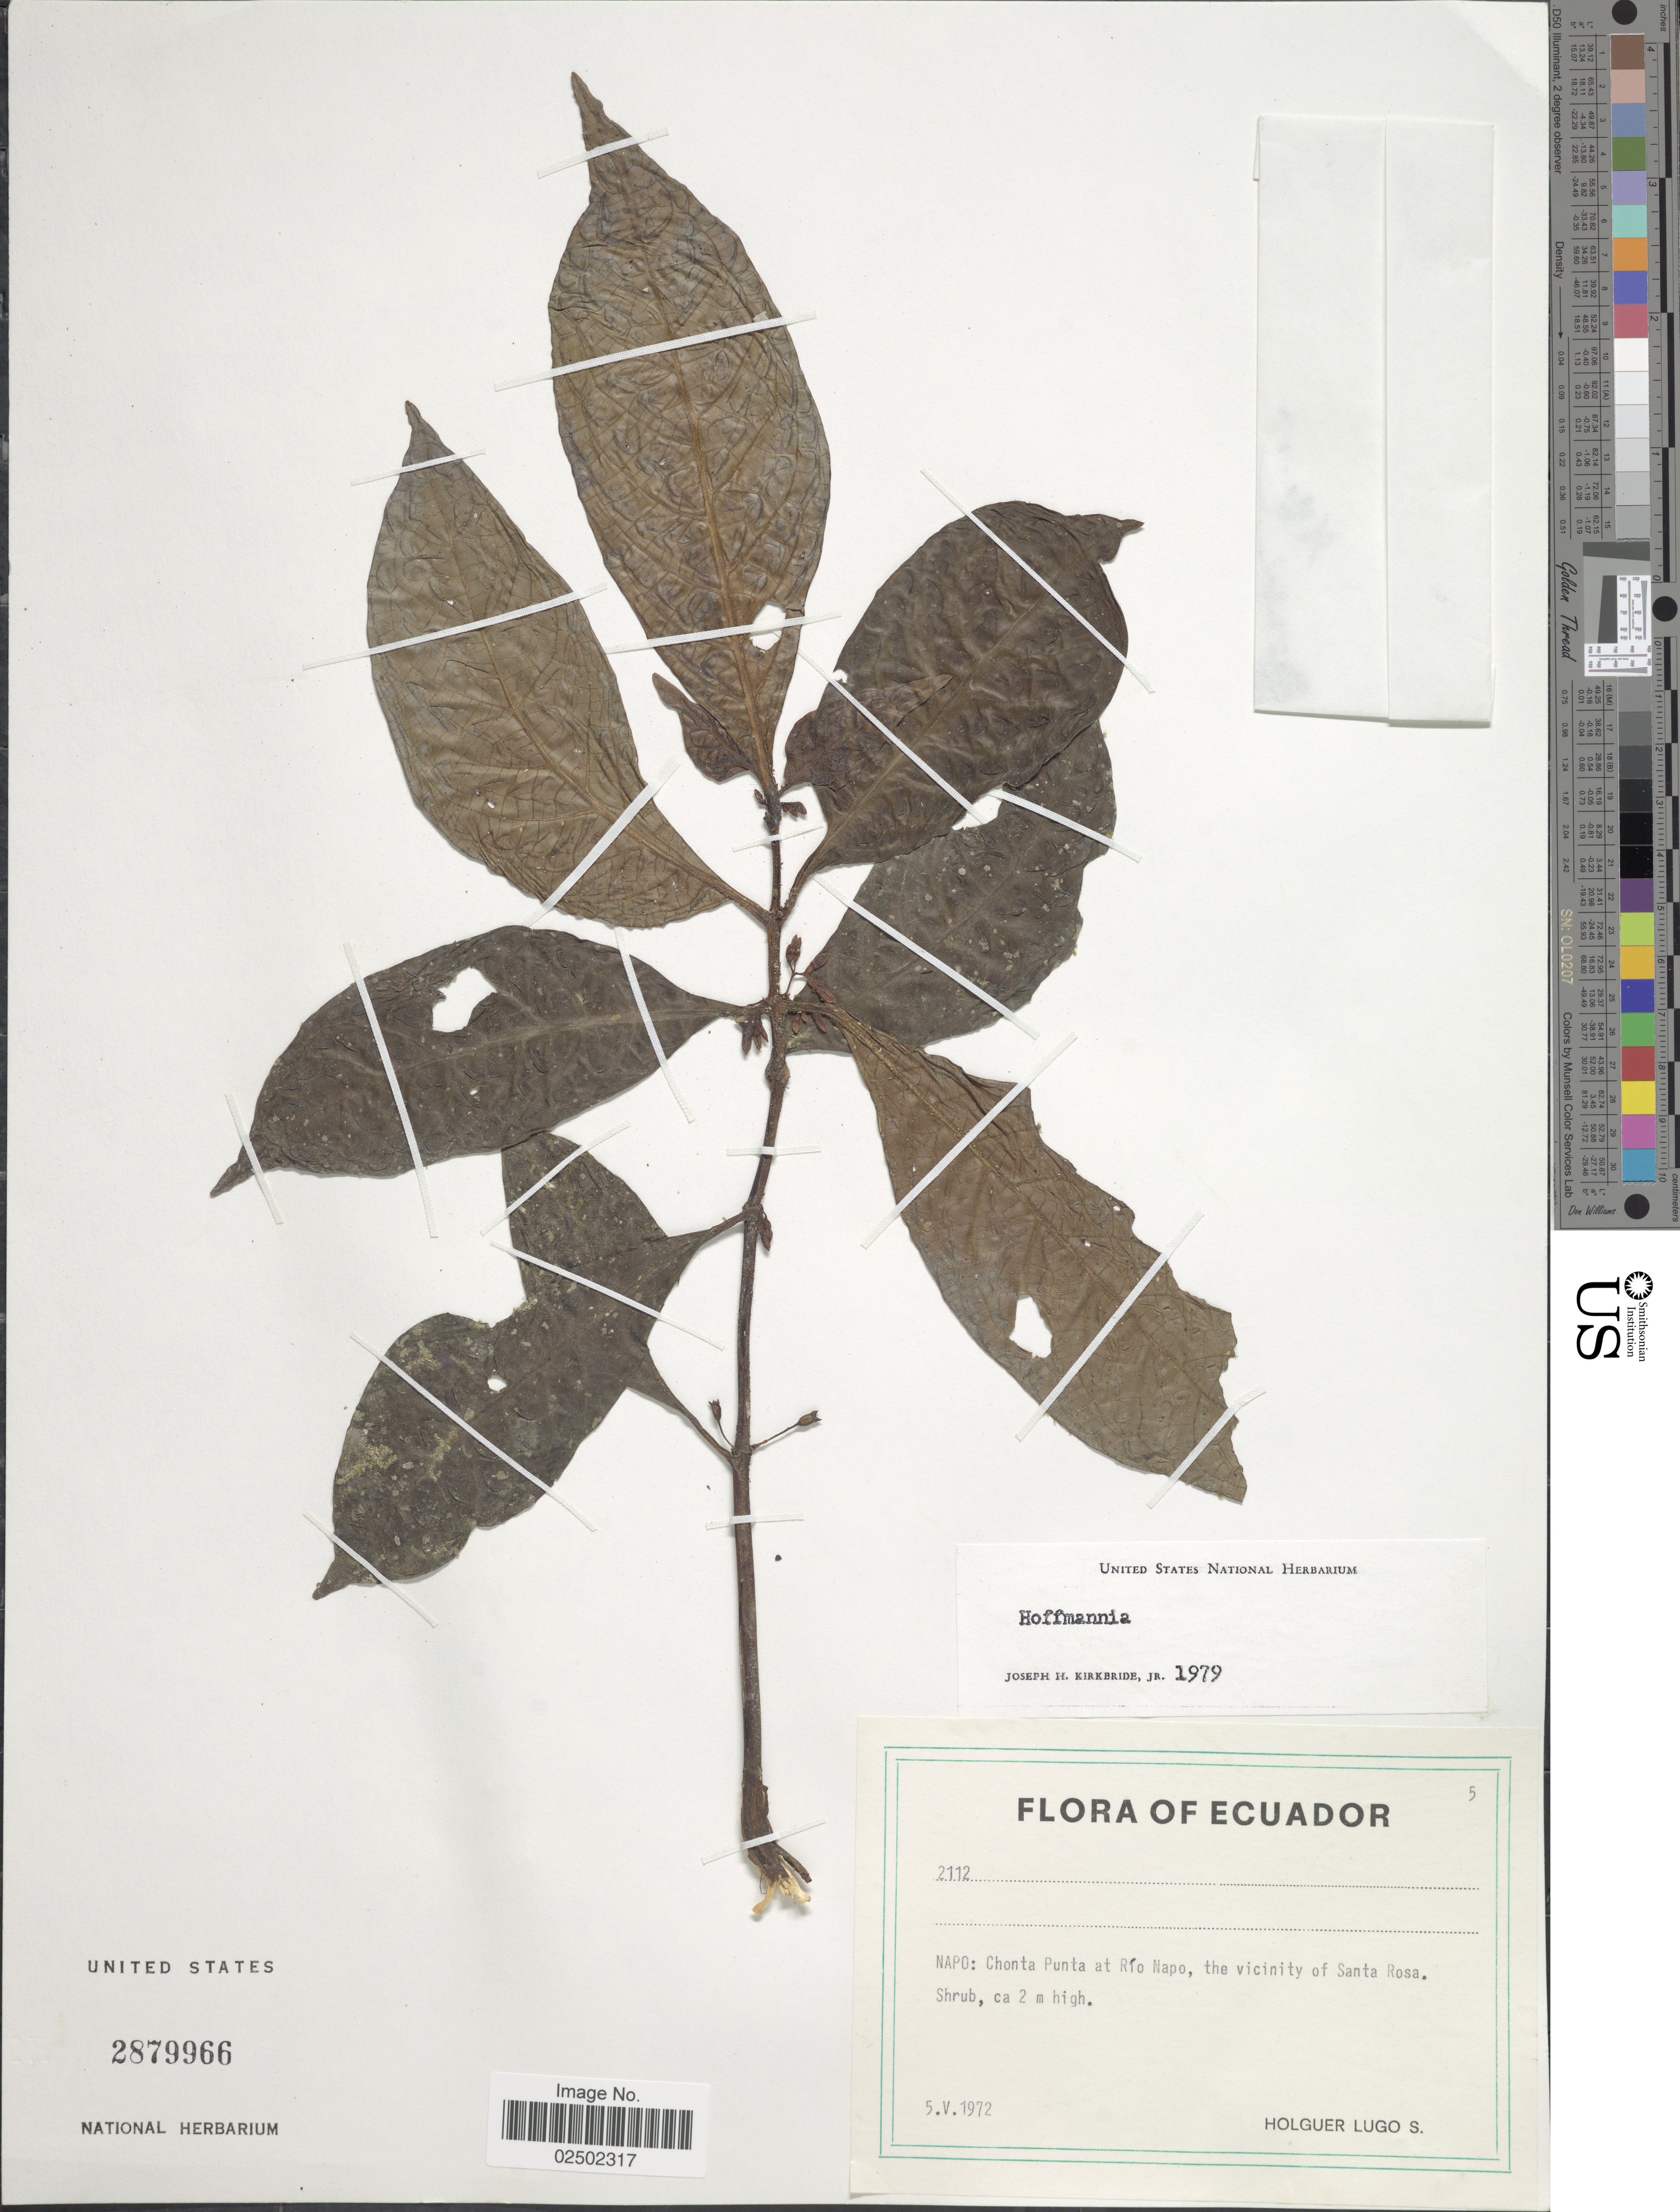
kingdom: Plantae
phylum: Tracheophyta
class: Magnoliopsida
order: Gentianales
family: Rubiaceae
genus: Hoffmannia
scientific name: Hoffmannia sp.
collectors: H. Lugo S.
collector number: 2112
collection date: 1972-05-05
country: Ecuador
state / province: Napo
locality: Napo: Chonta Punta at Rio Napo, the vicinity of Santa Rosa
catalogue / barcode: US 2879966